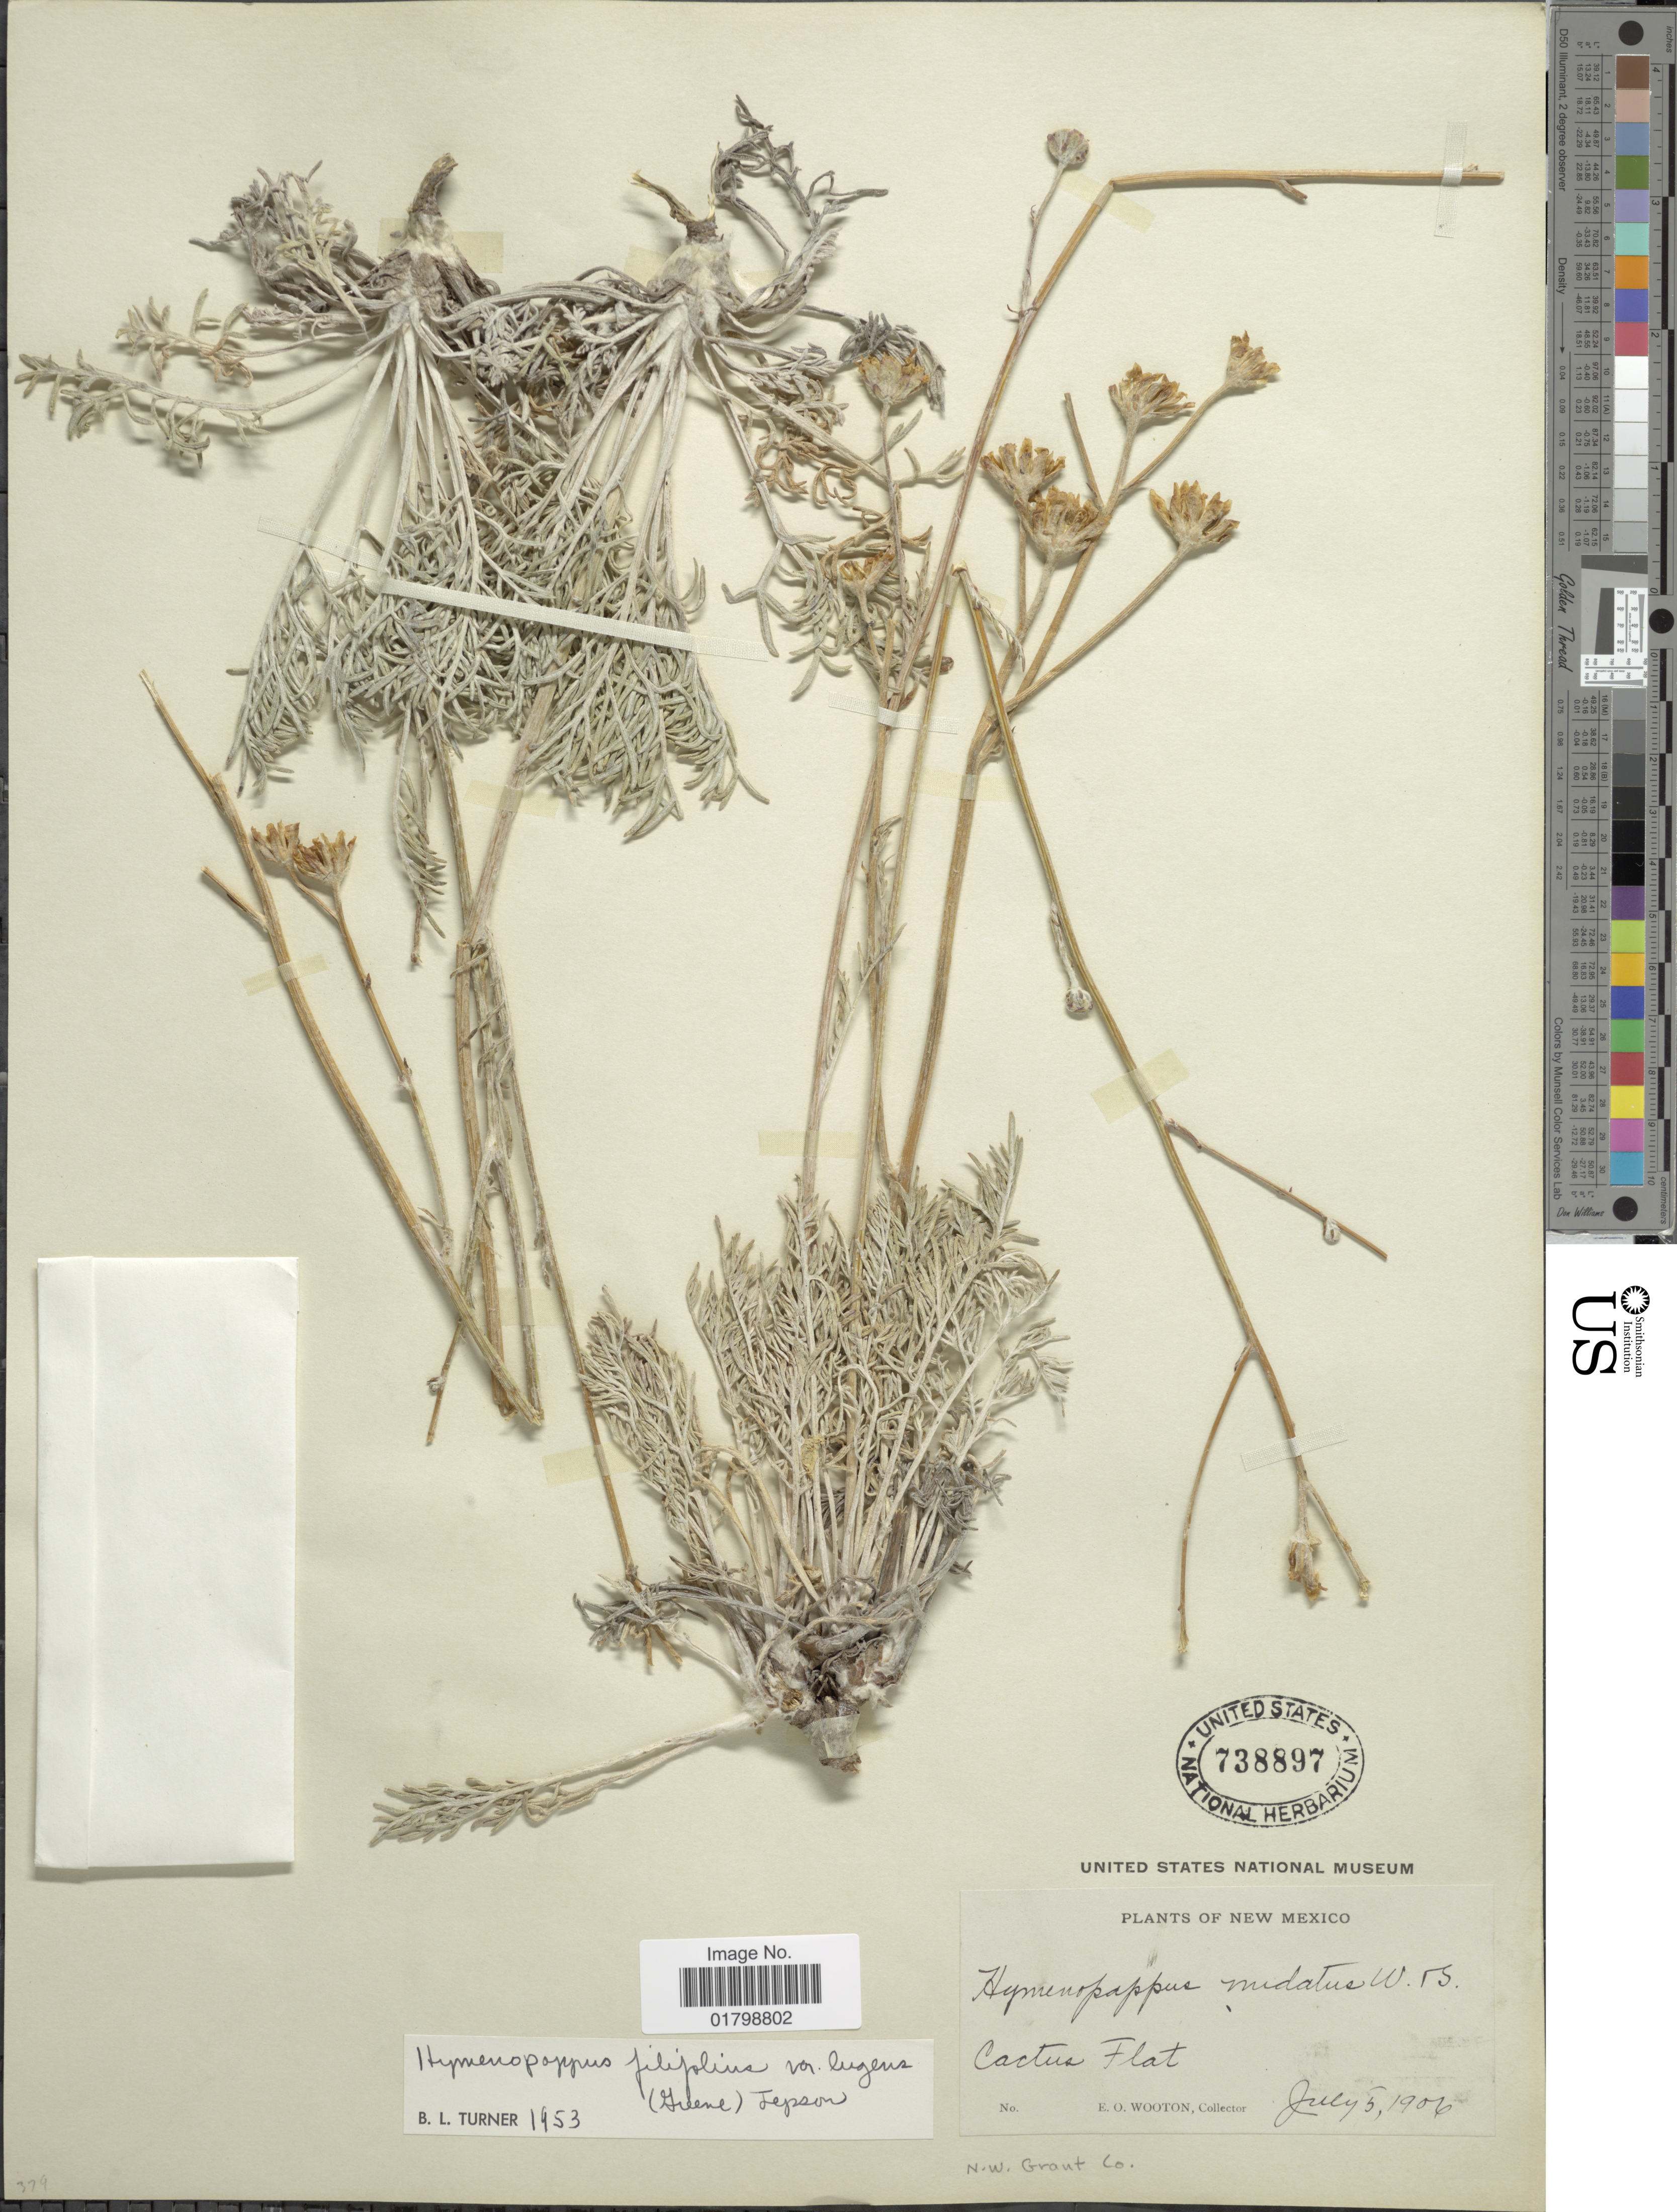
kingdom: Plantae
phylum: Tracheophyta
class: Magnoliopsida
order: Asterales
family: Asteraceae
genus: Hymenopappus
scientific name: Hymenopappus filifolius var. lugens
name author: (Greene) Jeps.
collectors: E. O. Wooton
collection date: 1906-07-05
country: United States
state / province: New Mexico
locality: Cactus Flat, N.W. Grant Co., N.W. Grant Co.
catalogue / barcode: US 738897